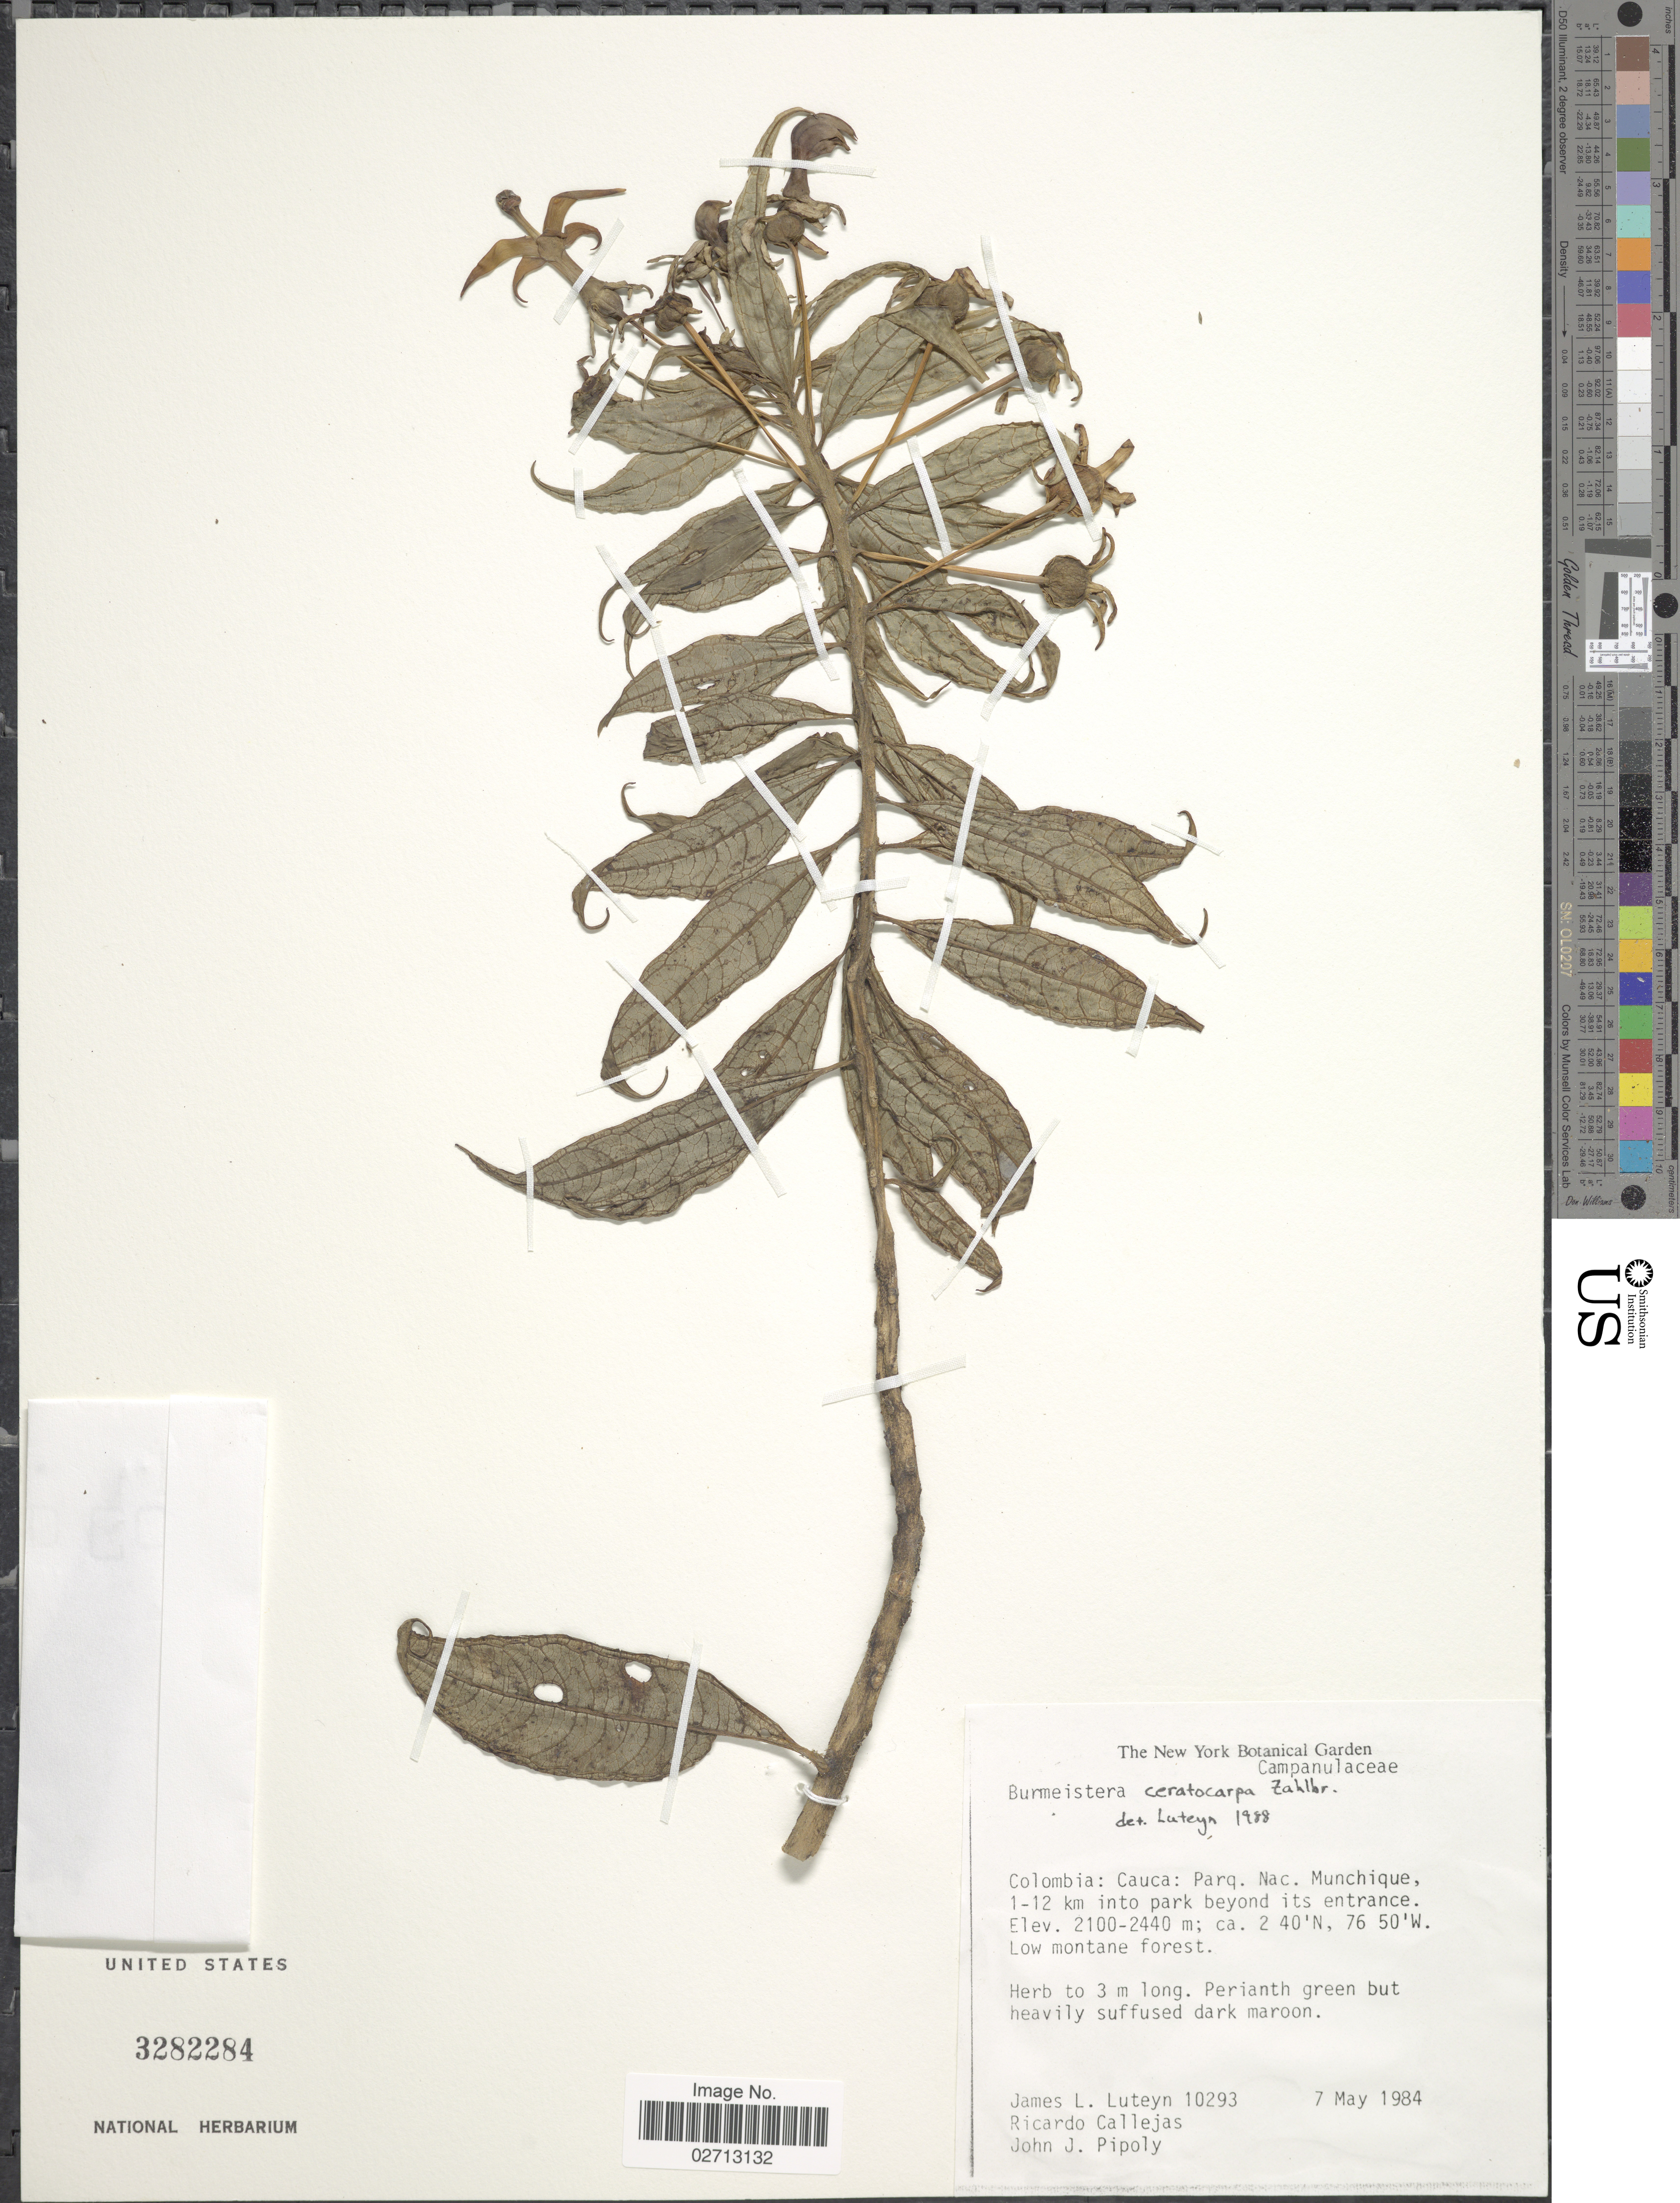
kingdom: Plantae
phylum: Tracheophyta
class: Magnoliopsida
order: Asterales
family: Campanulaceae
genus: Burmeistera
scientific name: Burmeistera ceratocarpa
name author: J. Zahlbr.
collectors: J. L. Luteyn, R. Callejas & J. J. Pipoly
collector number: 10293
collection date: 1984-05-07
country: Colombia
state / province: Cauca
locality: Parq. Nac. Munchique, 1-12 km into park beyond its entrance.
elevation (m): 2100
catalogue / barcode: US 3282284